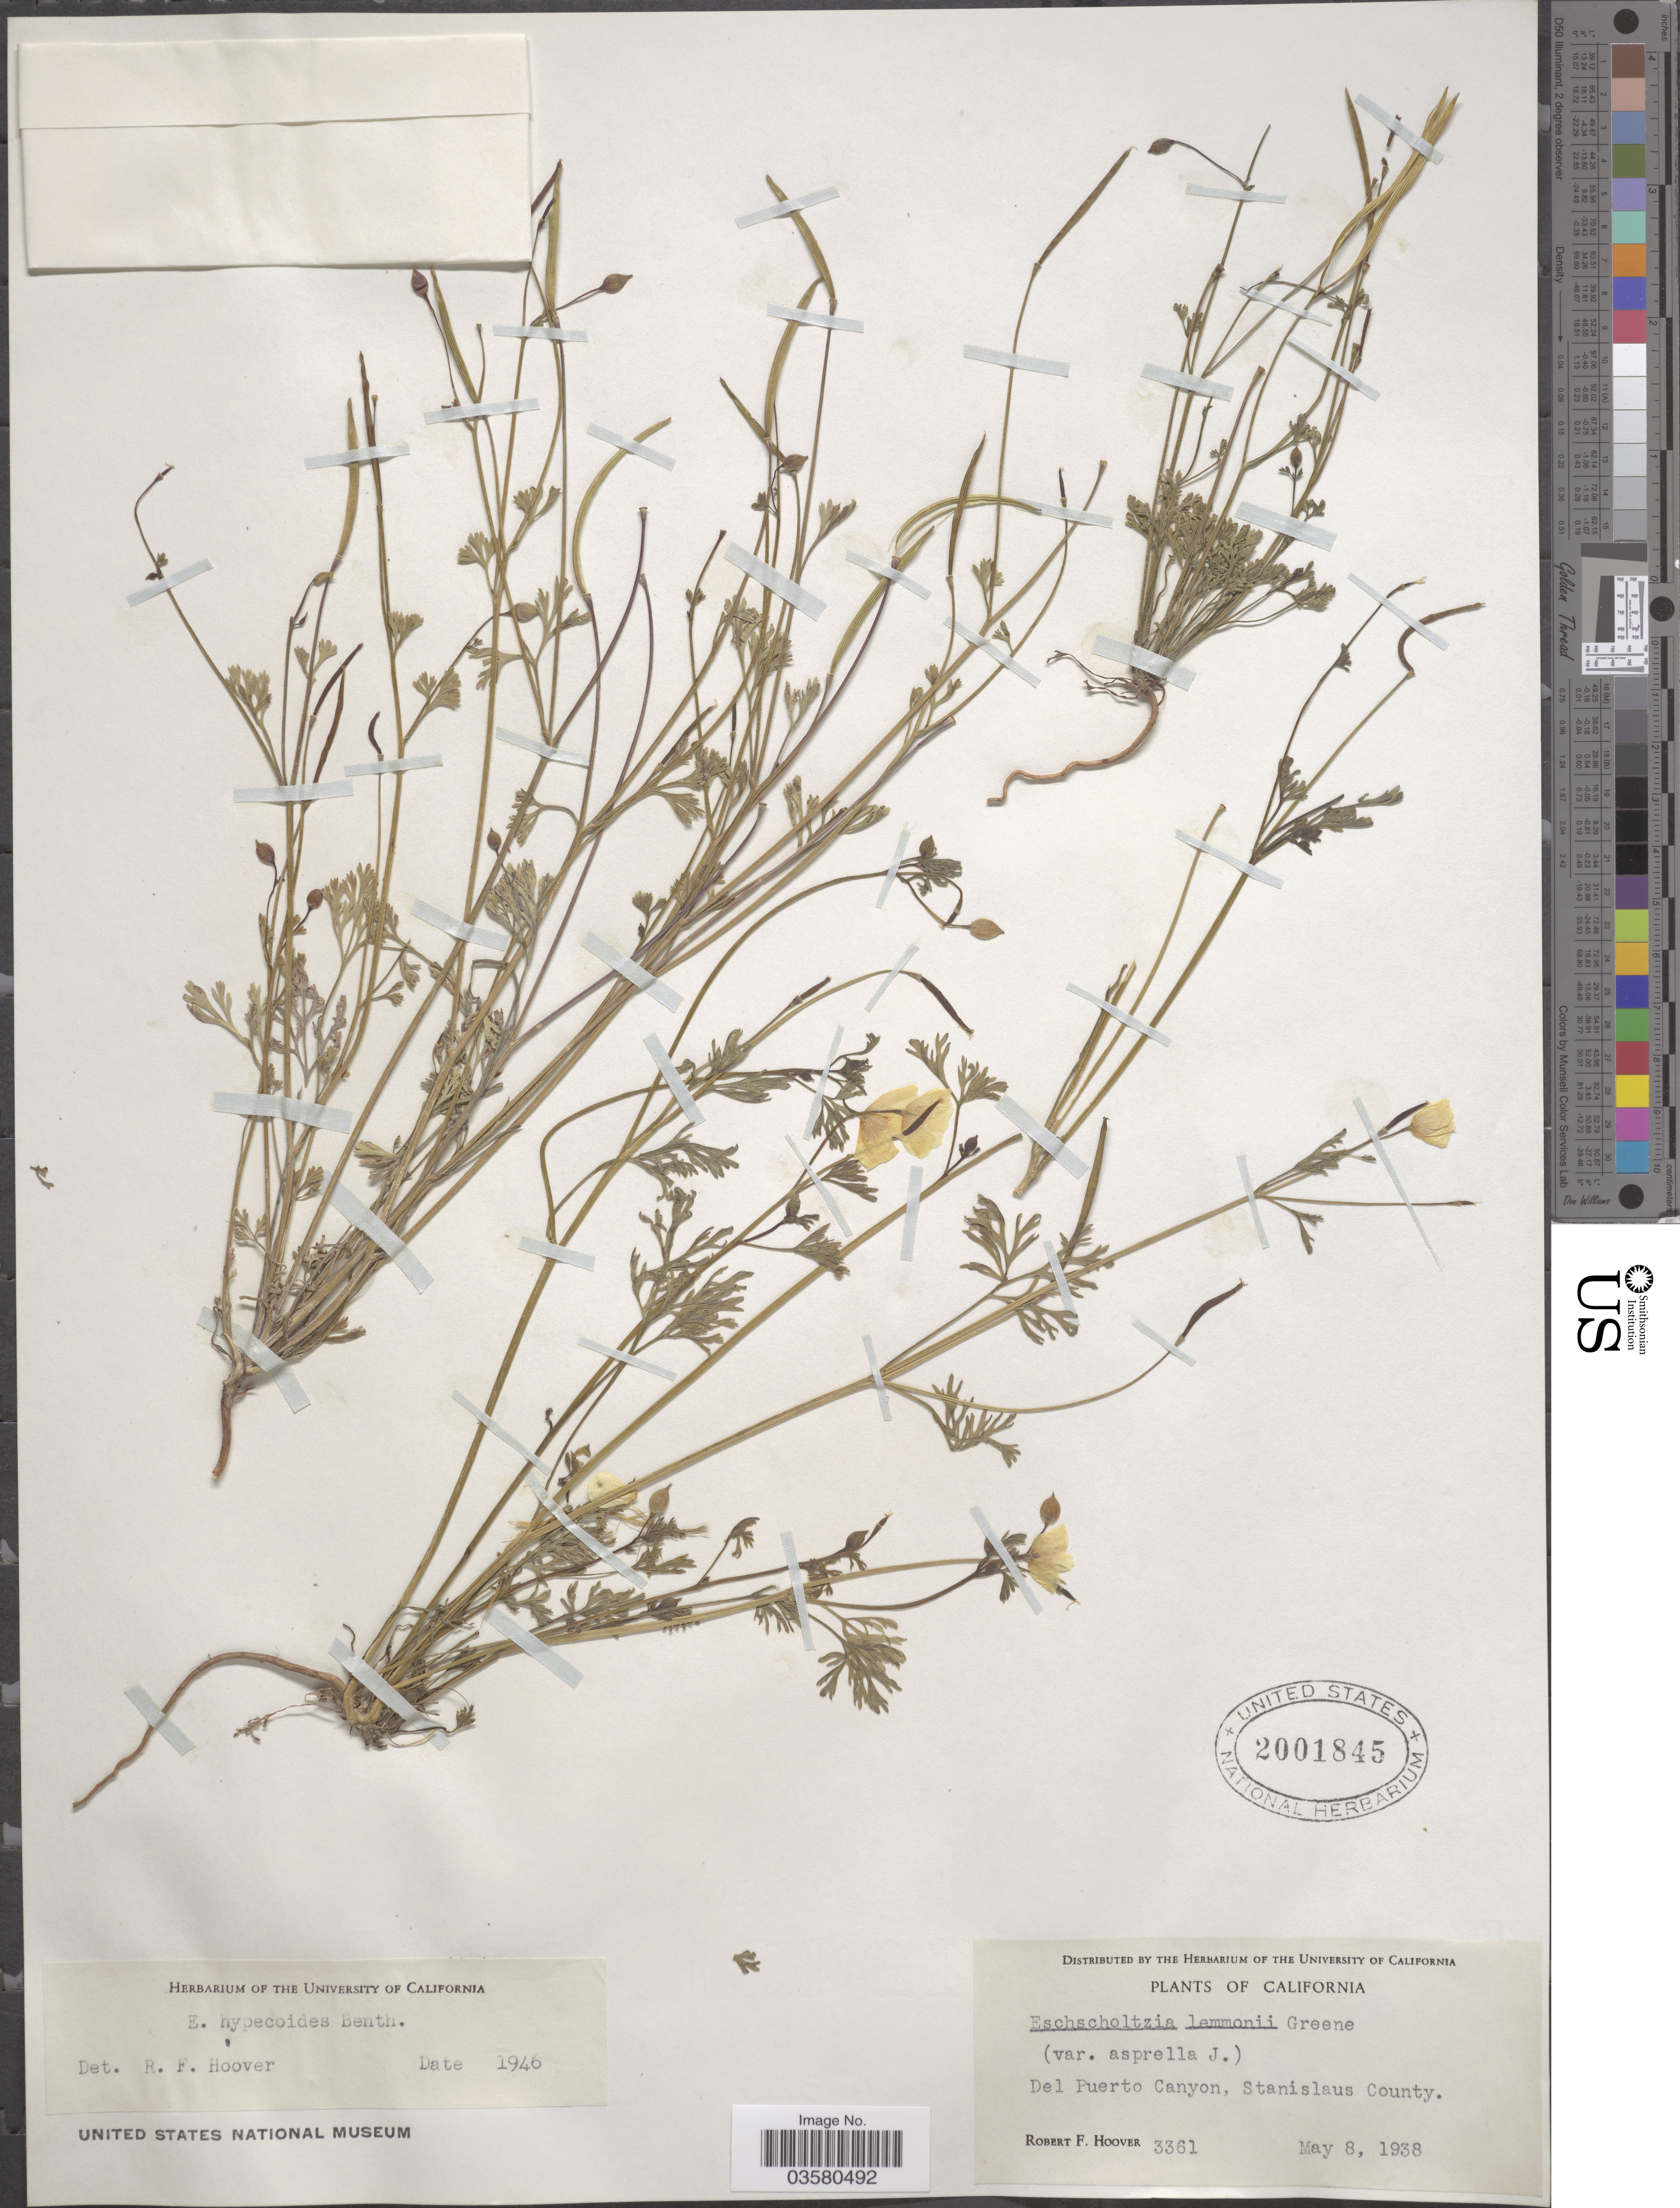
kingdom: Plantae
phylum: Tracheophyta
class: Magnoliopsida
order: Ranunculales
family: Papaveraceae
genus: Eschscholzia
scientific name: Eschscholzia hypecoides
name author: Benth.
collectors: R. F. Hoover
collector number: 3361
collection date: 1938-05-08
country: United States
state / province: California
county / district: Stanislaus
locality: Del Puerto Canyon, Stanislaus County.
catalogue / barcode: US 2001845